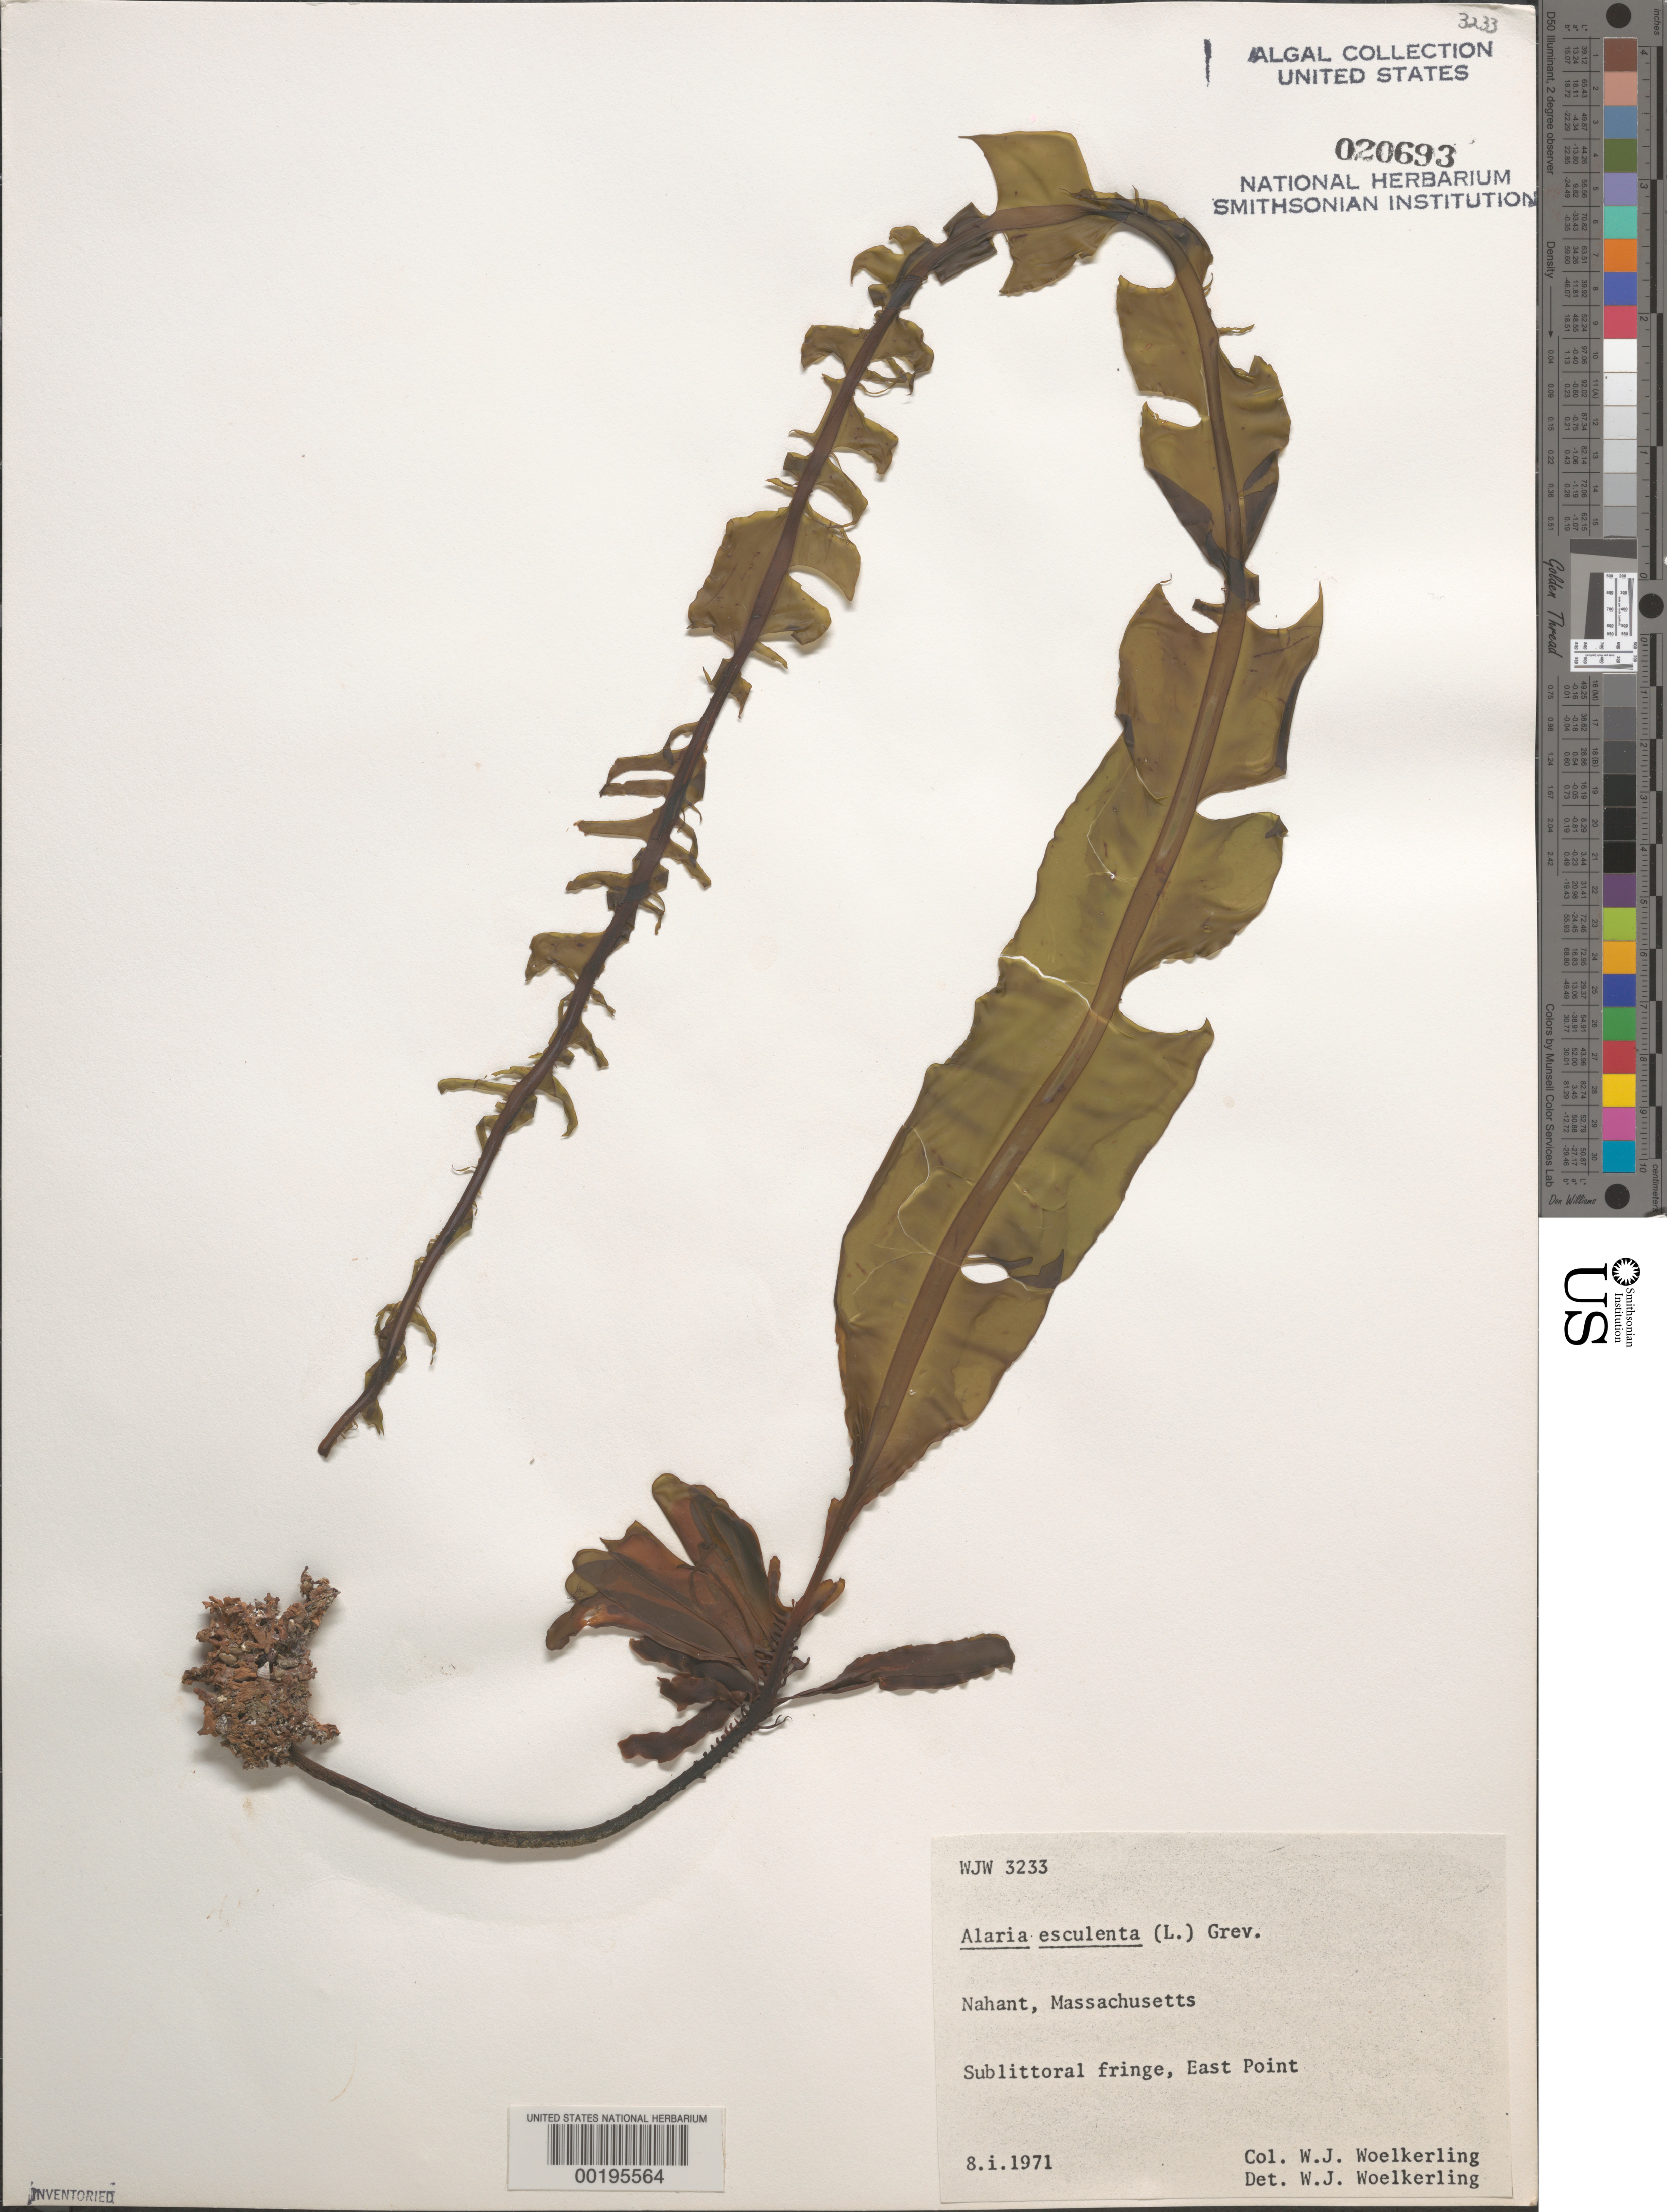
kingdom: Chromista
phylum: Ochrophyta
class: Phaeophyceae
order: Laminariales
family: Alariaceae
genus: Alaria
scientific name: Alaria esculenta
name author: (L.) Greville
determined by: Woelkerling, W. J.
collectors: W. Woelkerling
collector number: WJW 3233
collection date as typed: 08 Jan 1971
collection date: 1971-01-08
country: United States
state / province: Massachusetts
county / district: Essex County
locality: East Point, Nahant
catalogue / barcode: US 20693